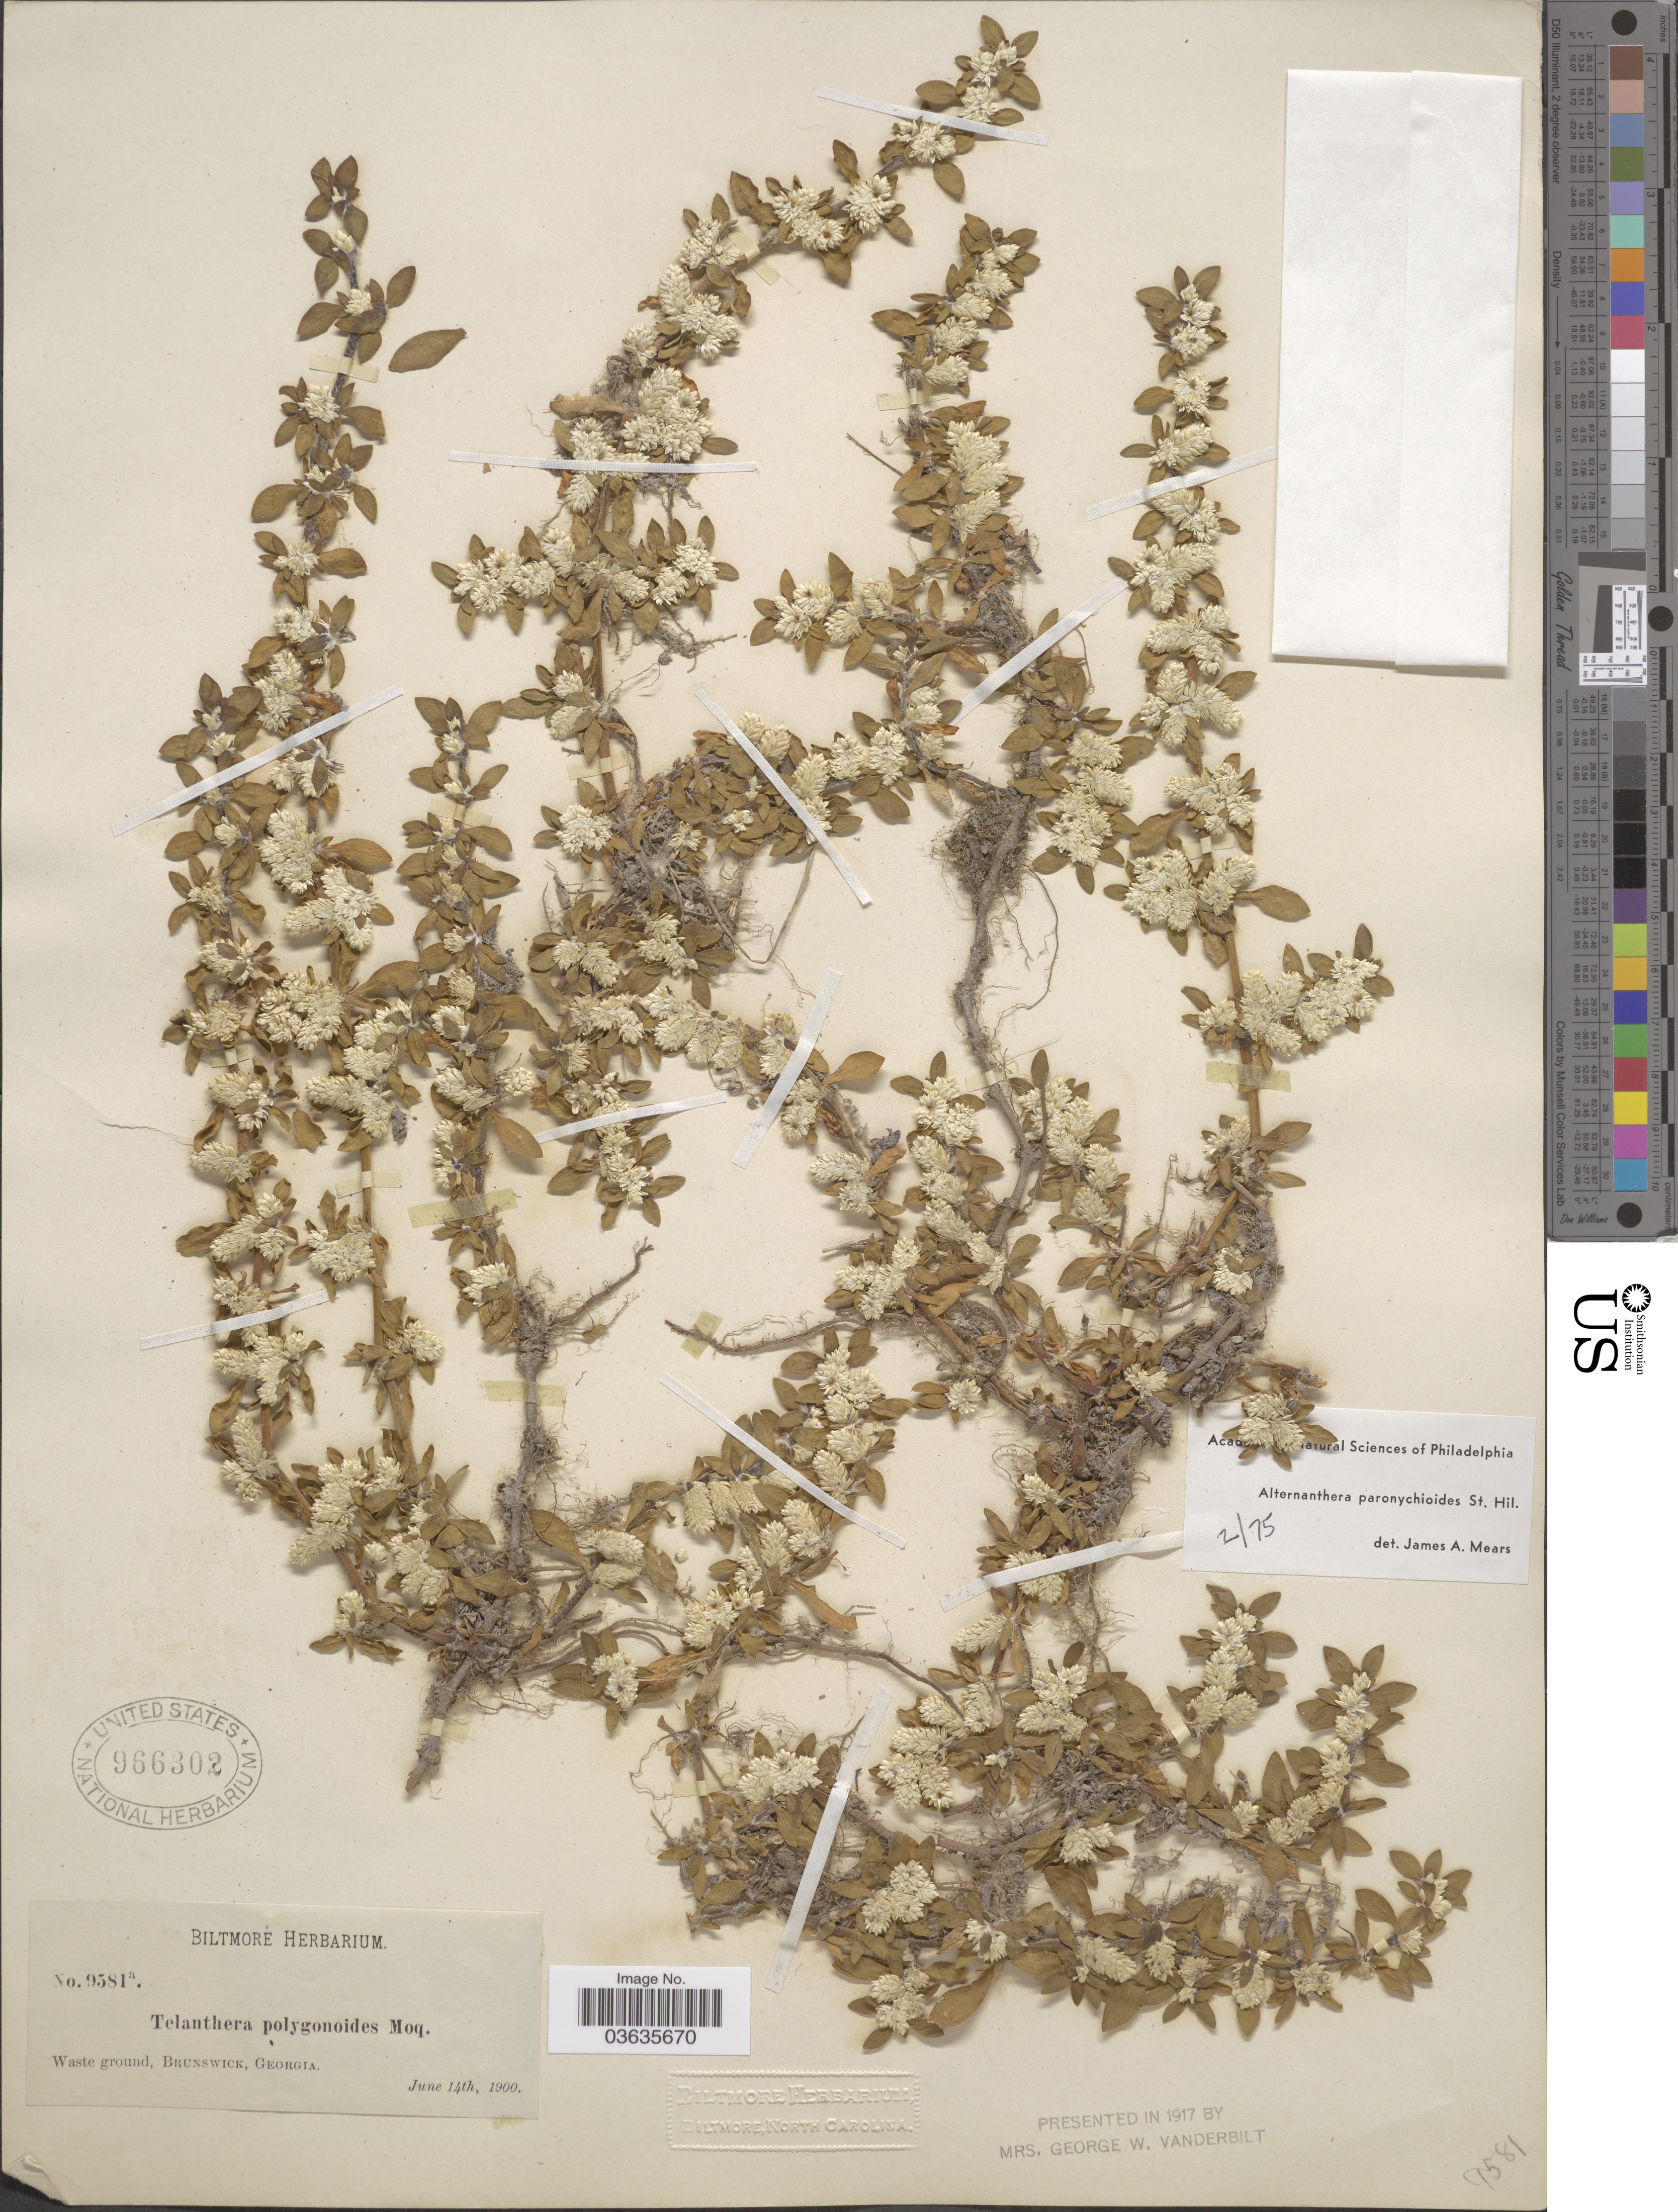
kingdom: Plantae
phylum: Tracheophyta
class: Magnoliopsida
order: Caryophyllales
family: Amaranthaceae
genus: Alternanthera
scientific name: Alternanthera paronychioides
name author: A. St.-Hil.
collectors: ex herb. Biltmore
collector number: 9581a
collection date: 1900-06-14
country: United States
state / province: Georgia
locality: Brunswick.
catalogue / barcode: US 966302